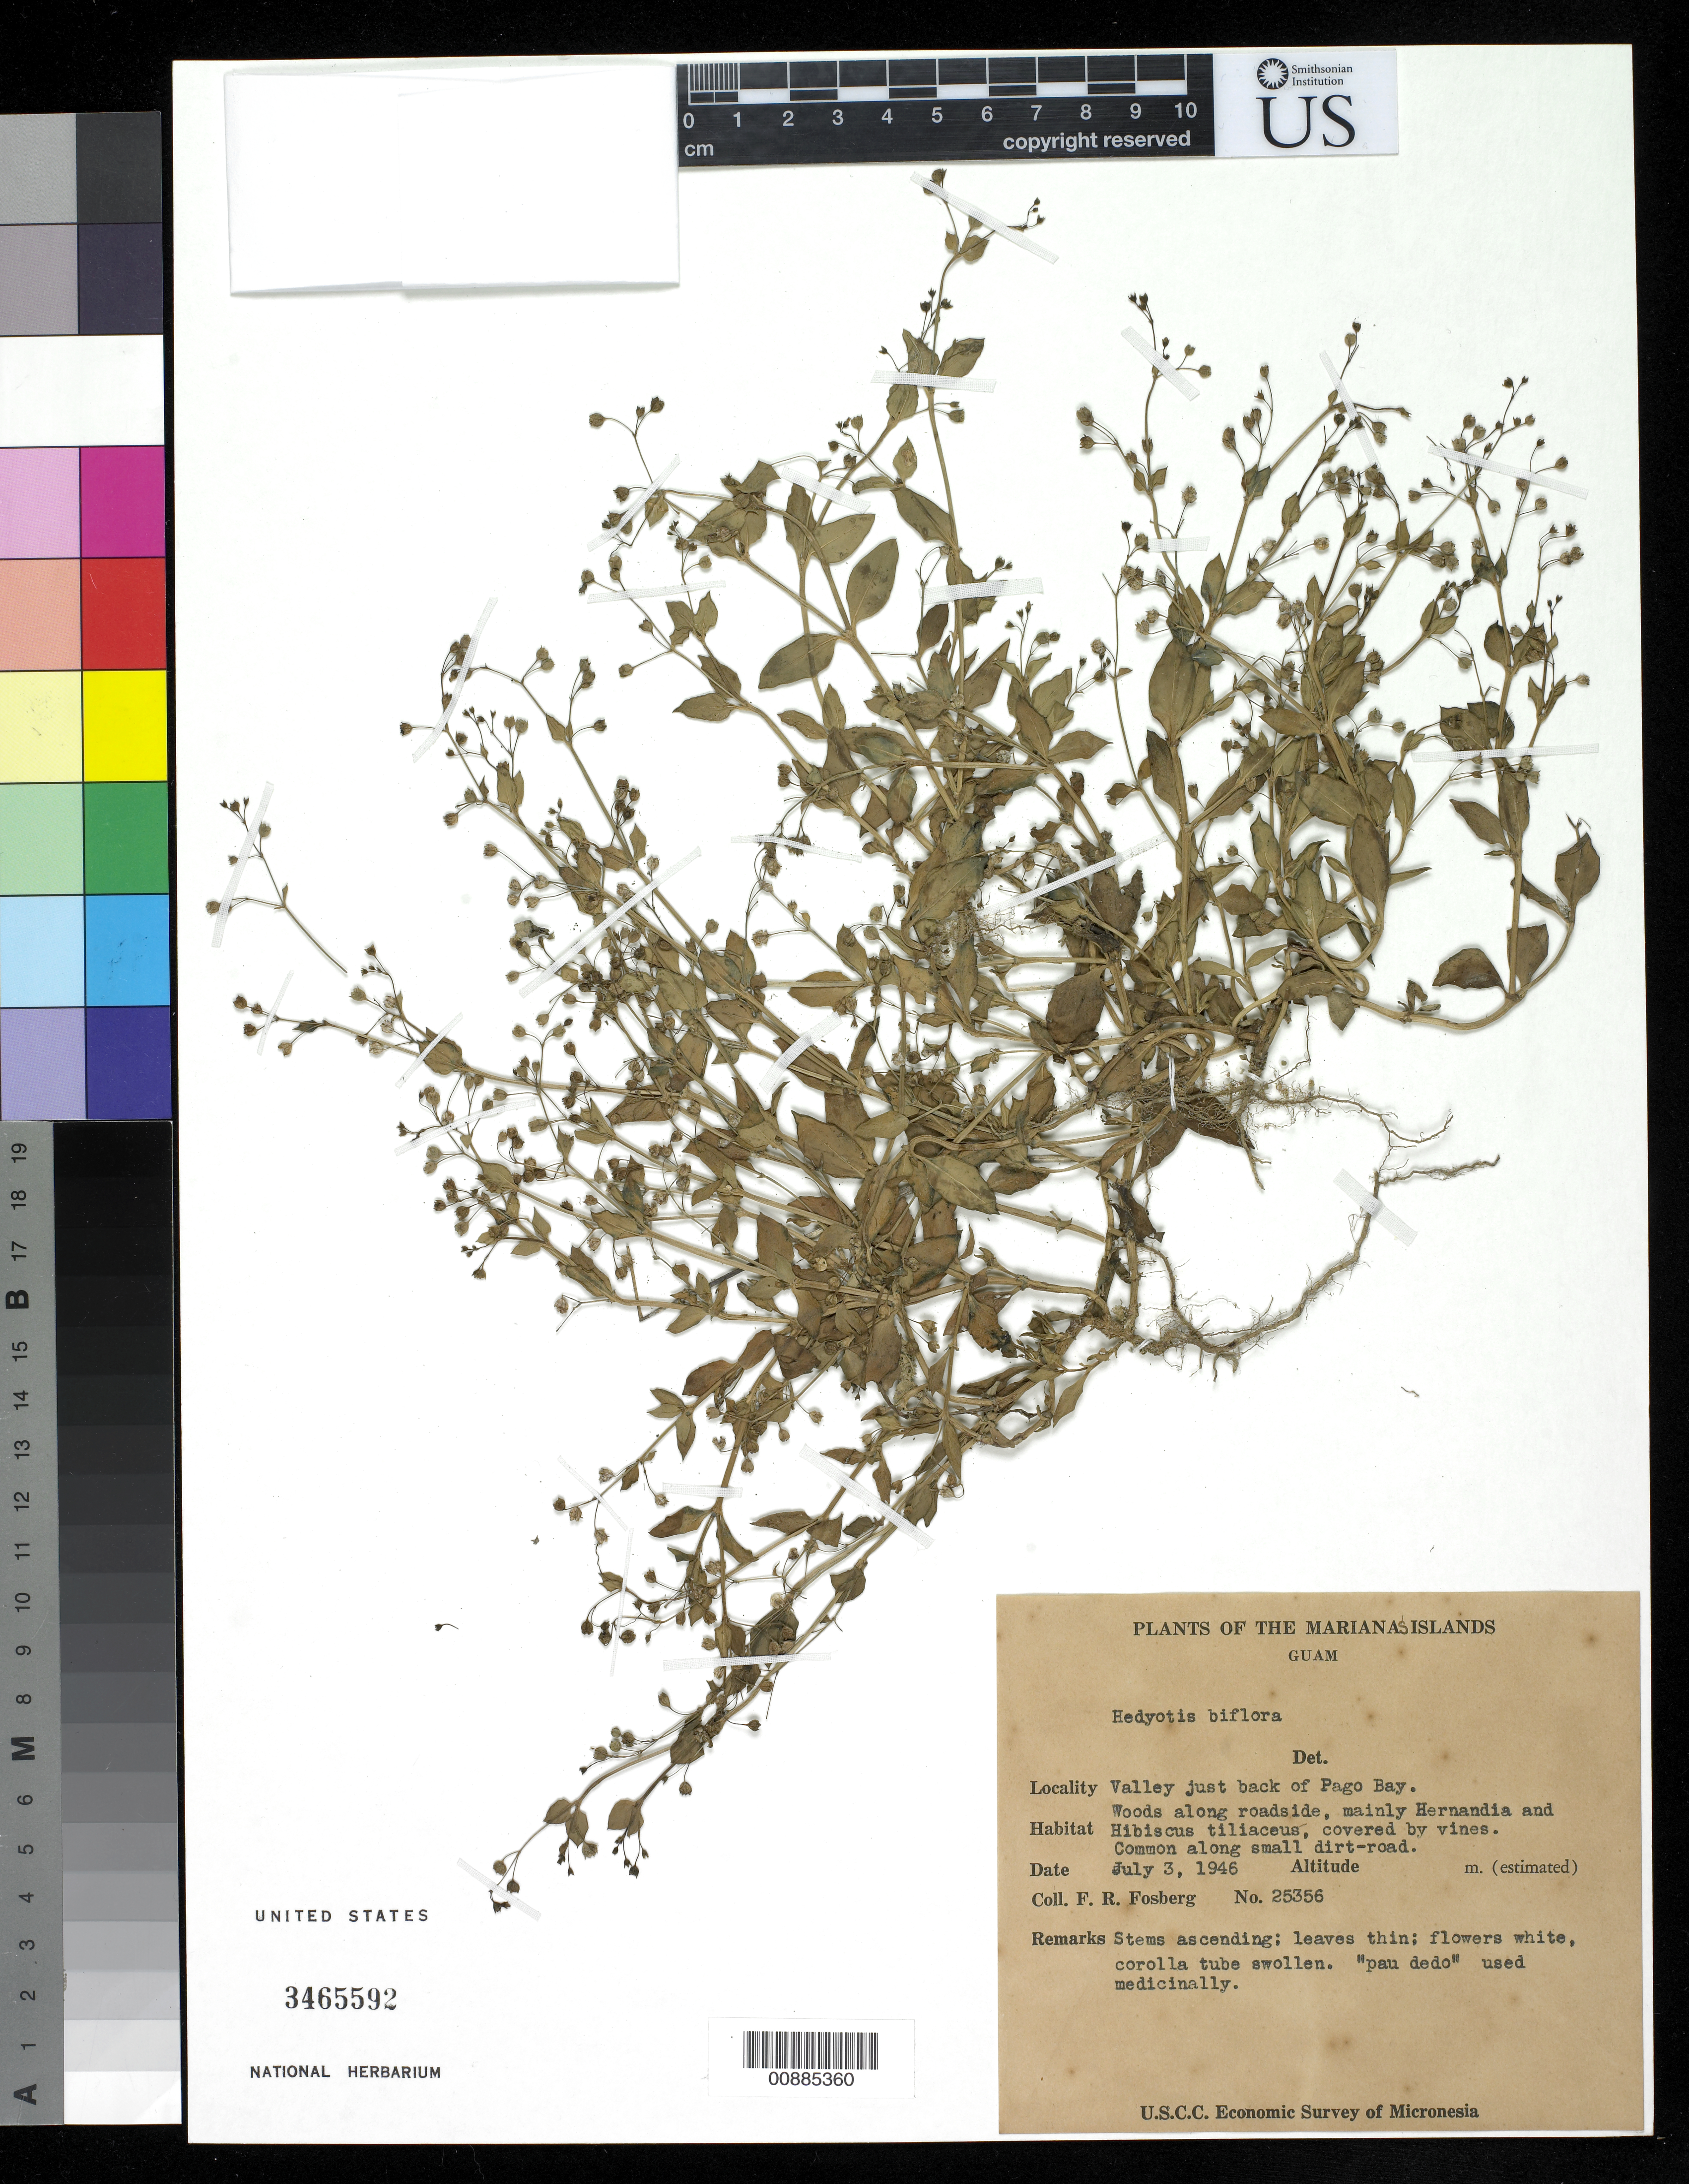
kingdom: Plantae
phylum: Tracheophyta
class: Magnoliopsida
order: Gentianales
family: Rubiaceae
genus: Leptopetalum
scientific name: Leptopetalum biflorum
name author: (L.) Neupane & N. Wikstr.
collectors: F. R. Fosberg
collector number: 25356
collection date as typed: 03 Jul 1946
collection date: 1946-07-03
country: Guam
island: Guam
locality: Valley just back of Pago Bay.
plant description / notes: Copied to EBDCS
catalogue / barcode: US 3465592